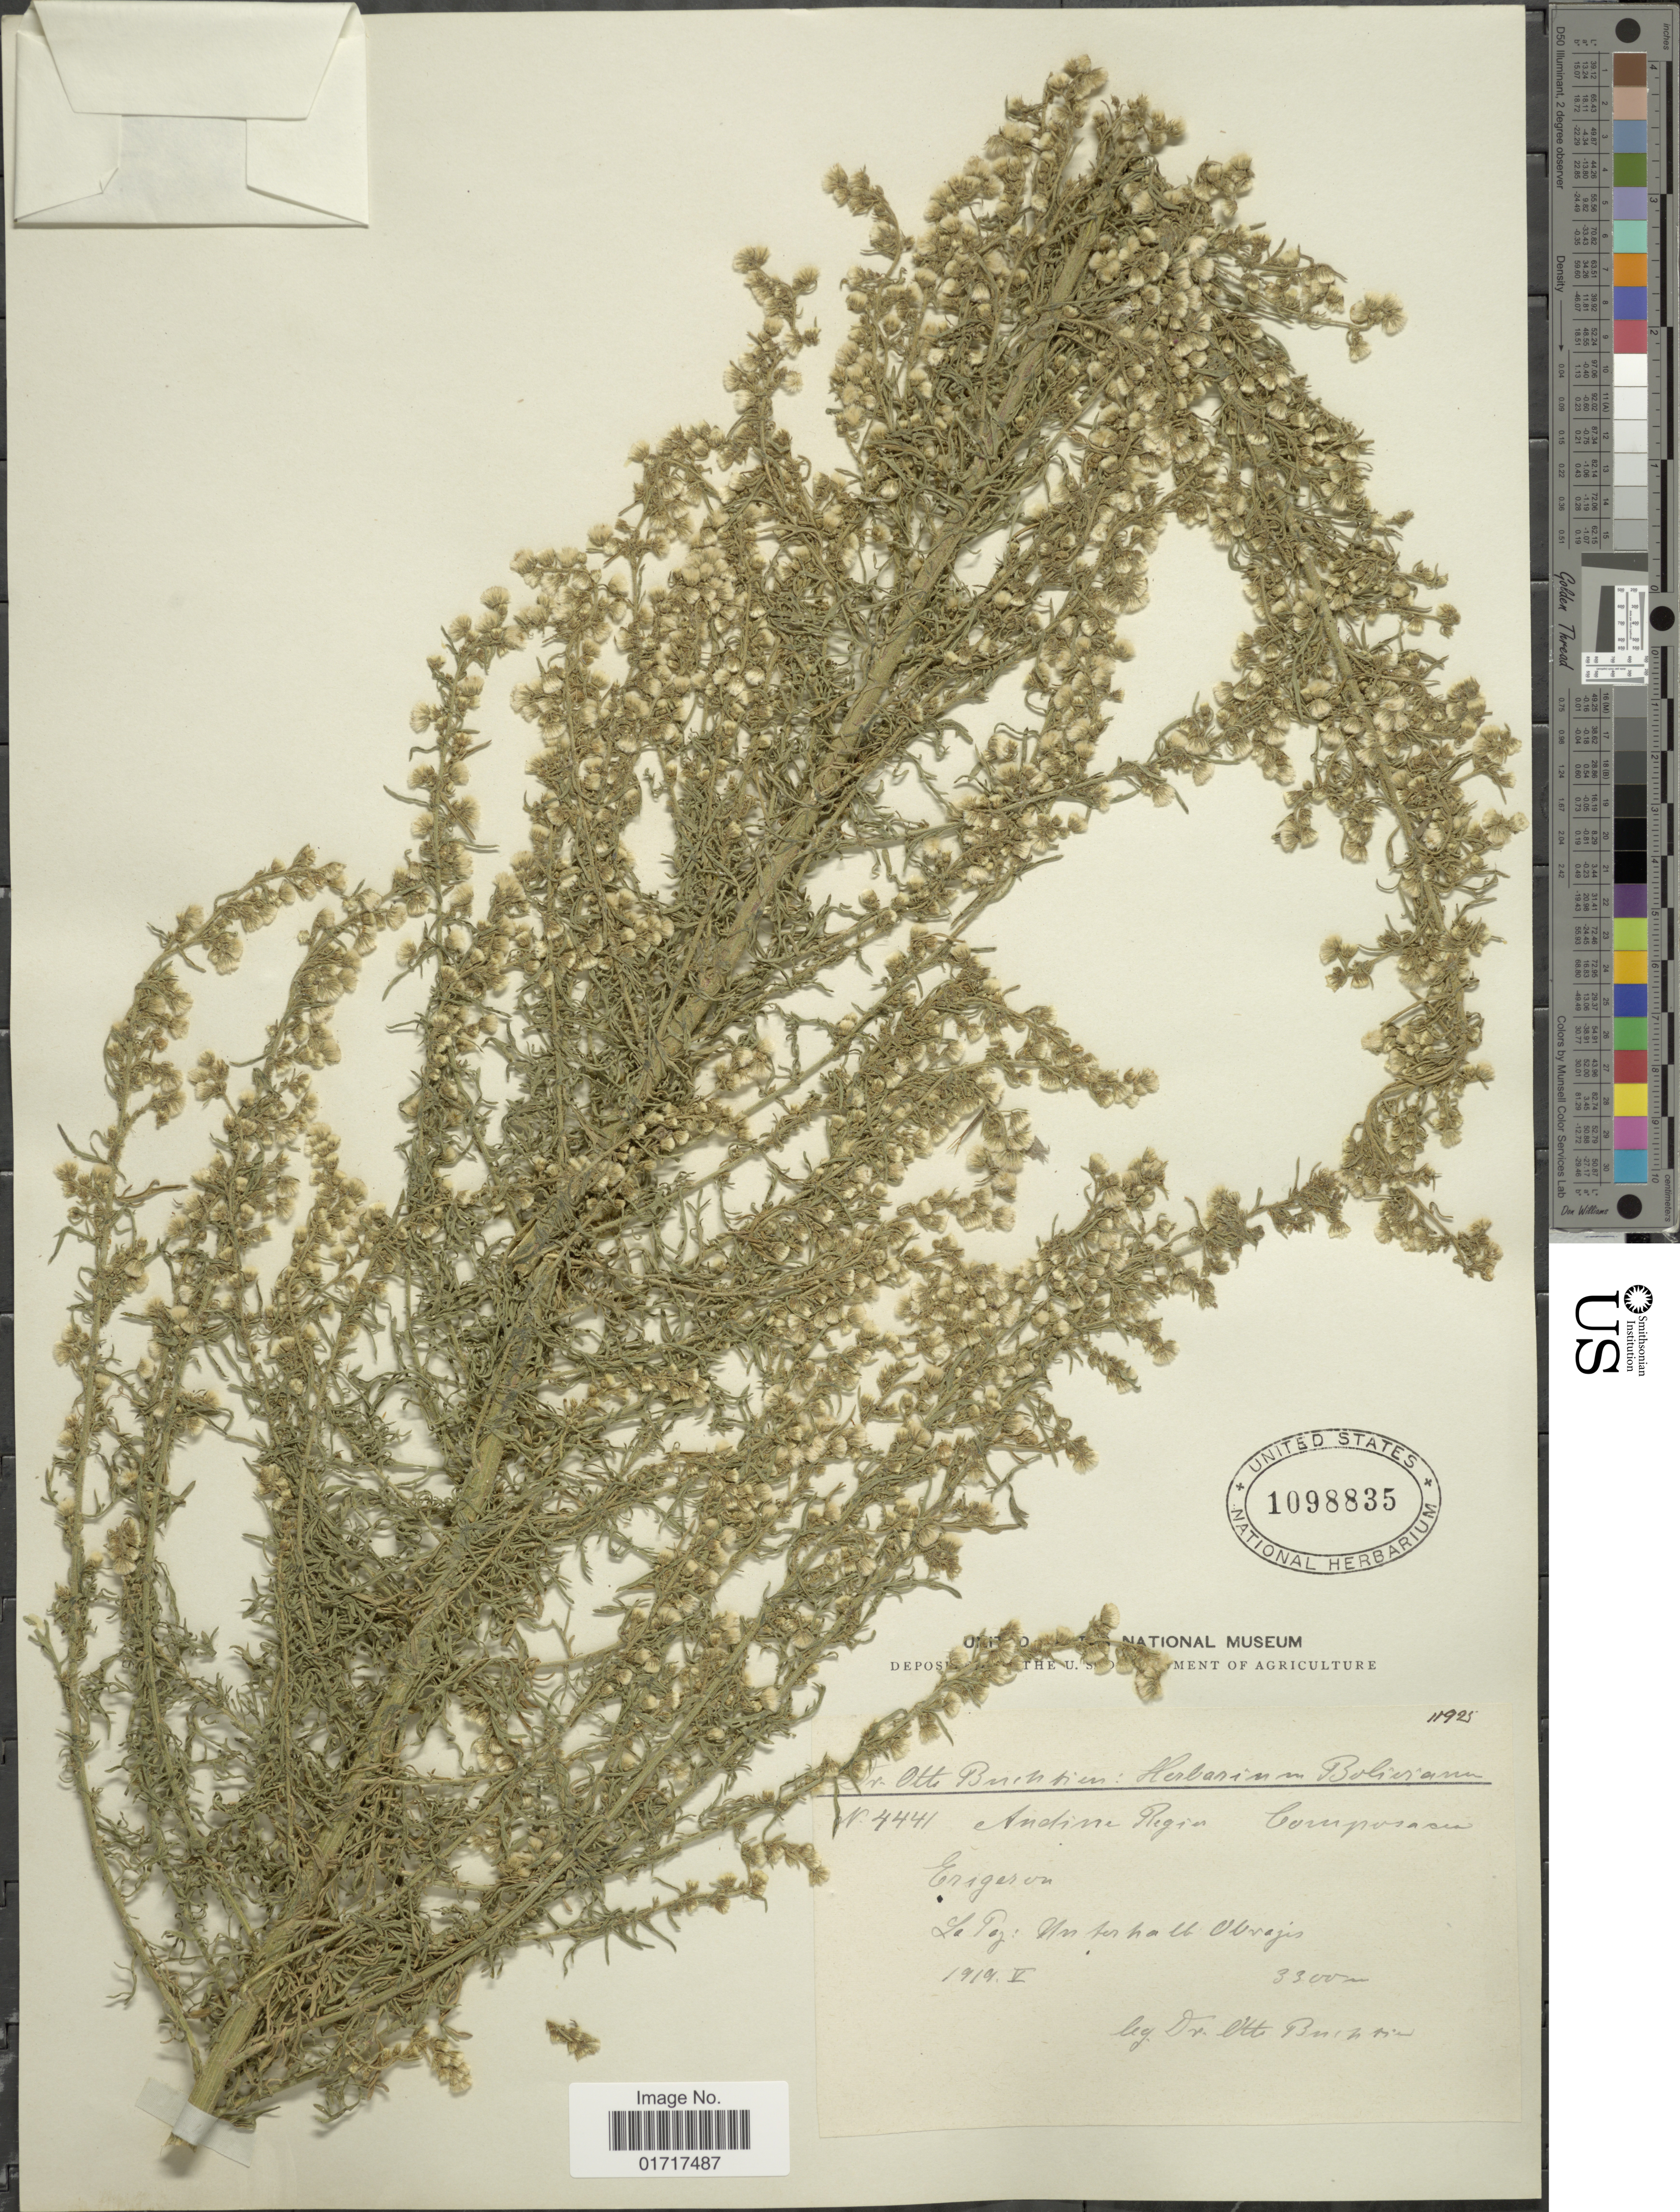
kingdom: Plantae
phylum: Tracheophyta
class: Magnoliopsida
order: Asterales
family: Asteraceae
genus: Conyza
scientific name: Conyza sophiaefolia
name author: Kunth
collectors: O. Buchtien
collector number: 4441/11925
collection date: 1919-05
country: Bolivia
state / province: La Paz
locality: La Paz: Unterhall Obrojas.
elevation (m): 3300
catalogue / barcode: US 1098835